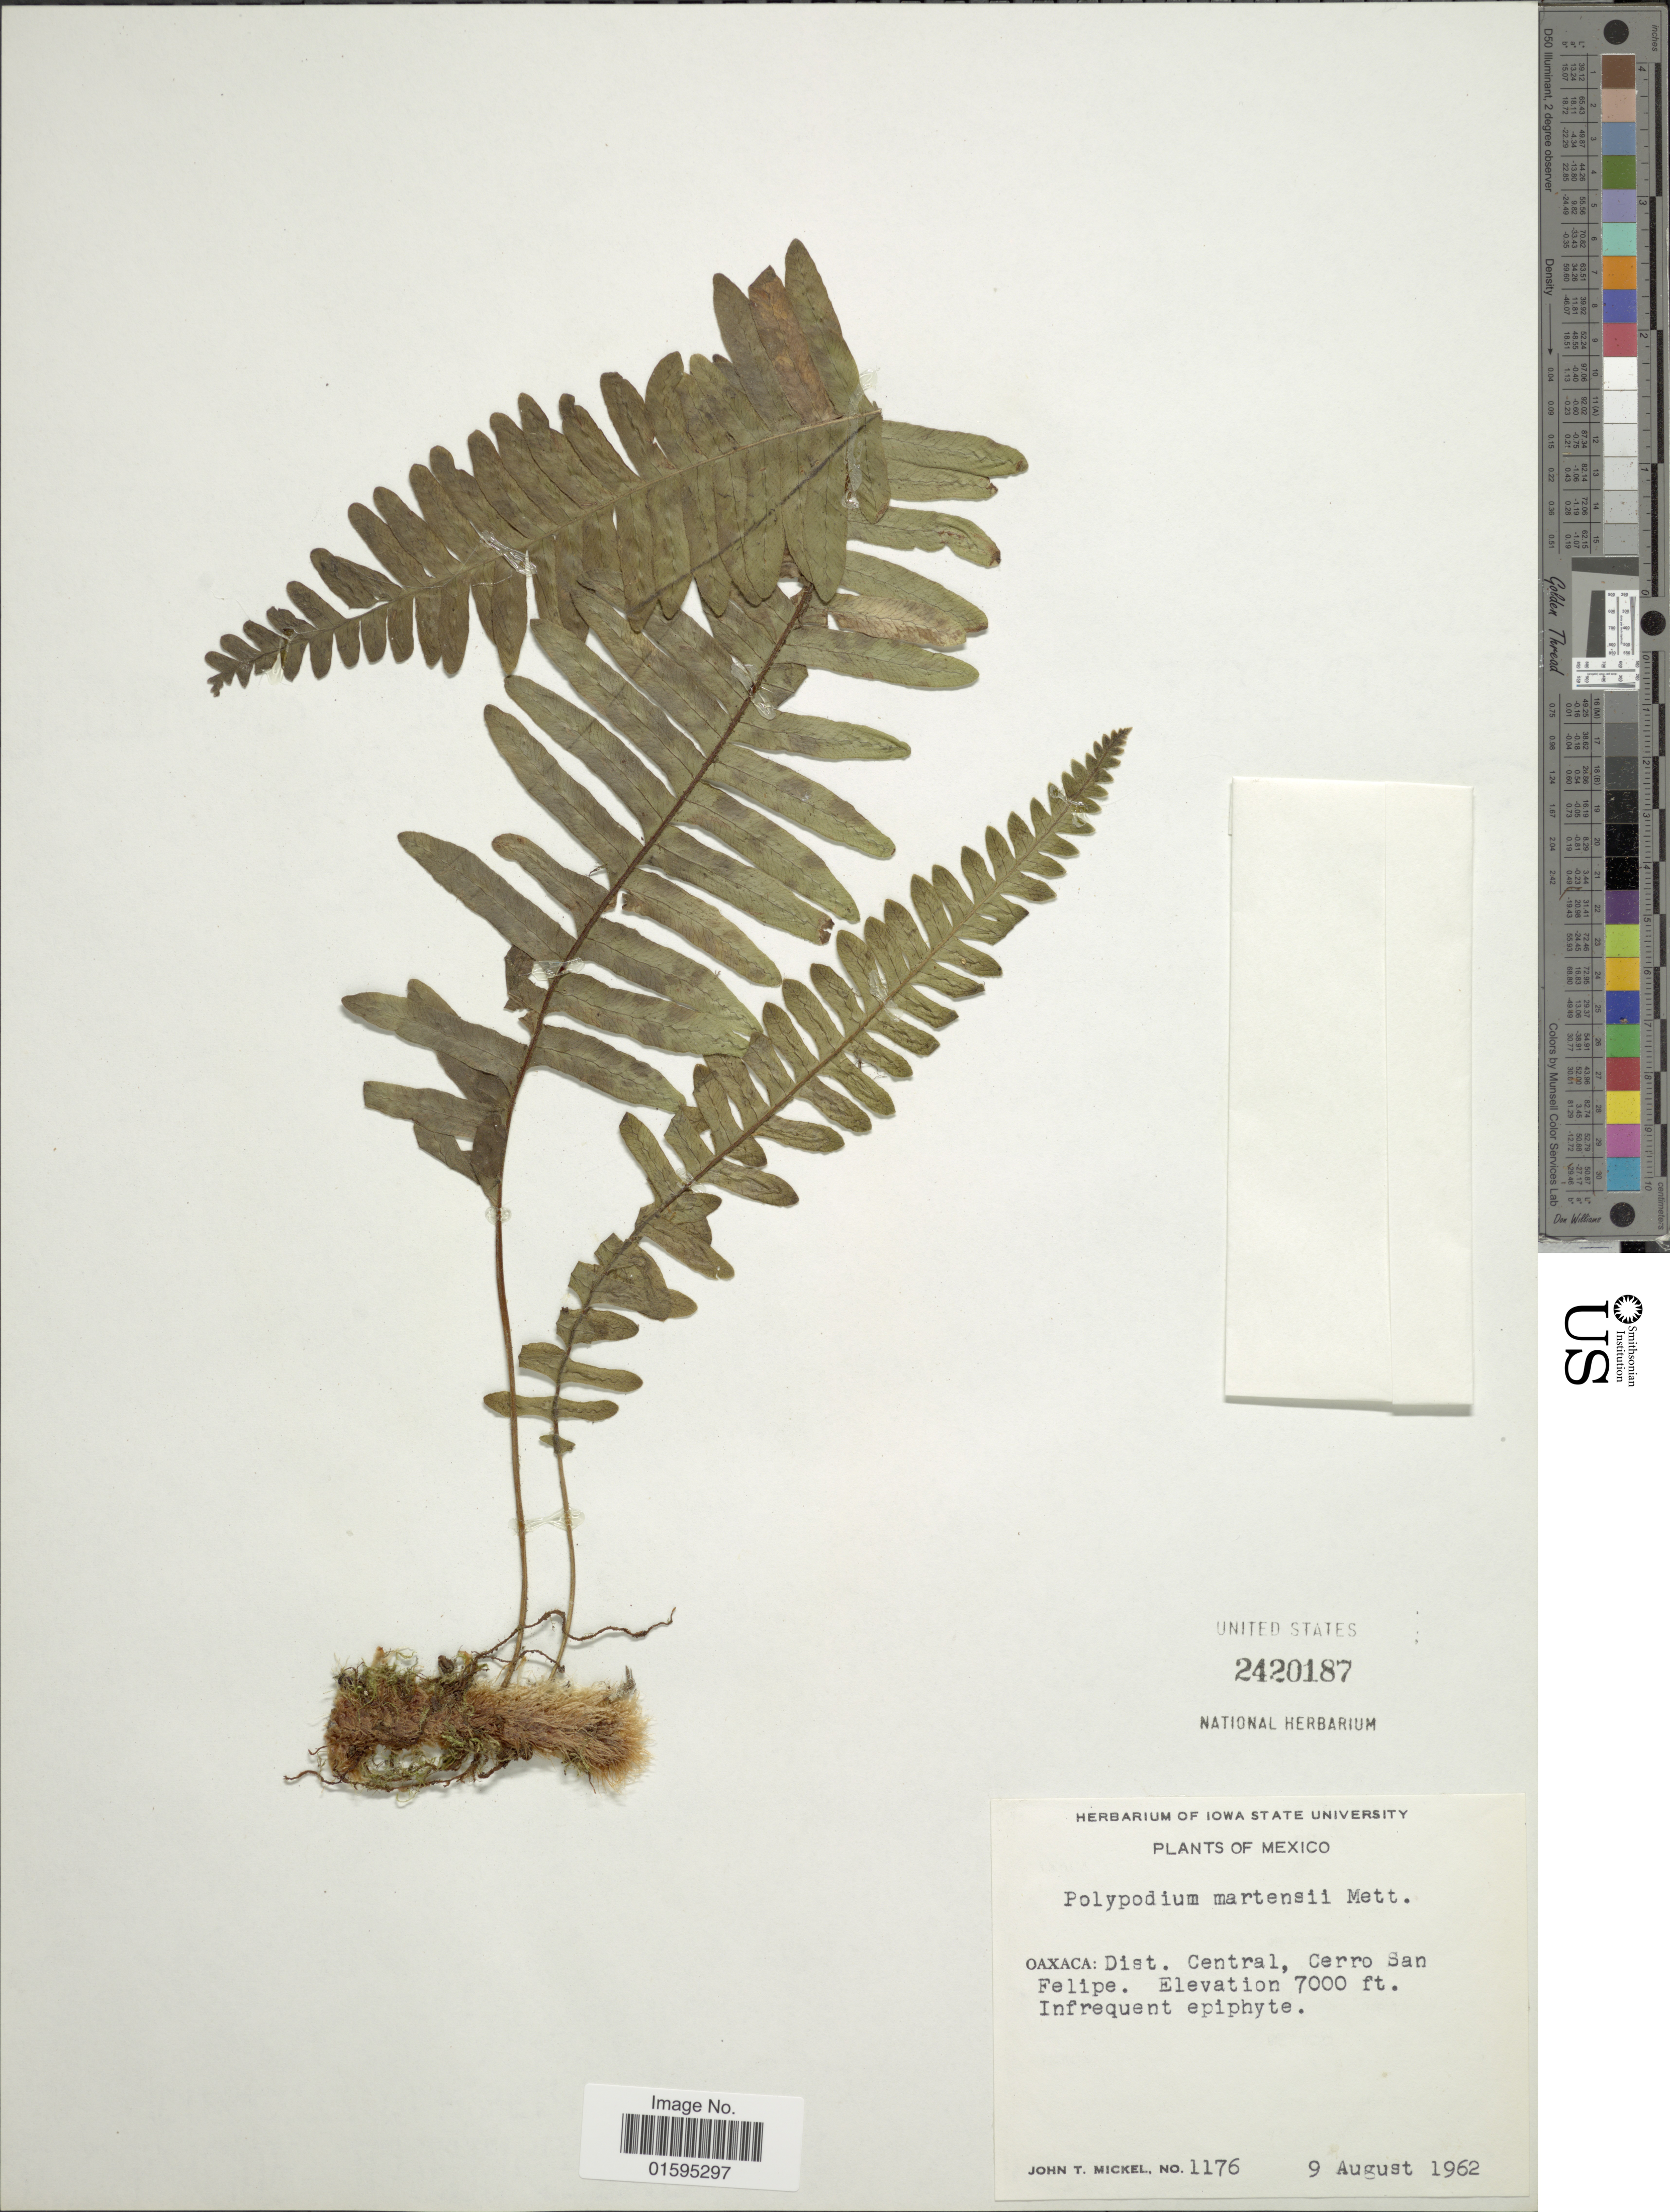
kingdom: Plantae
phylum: Tracheophyta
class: Polypodiopsida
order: Polypodiales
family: Polypodiaceae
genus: Polypodium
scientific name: Polypodium martensii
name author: Mett.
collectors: J. T. Mickel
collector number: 1176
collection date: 1962-08-09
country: Mexico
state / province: Oaxaca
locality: Dist. Central, Cerro San Felipe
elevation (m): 2134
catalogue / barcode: US 2420187